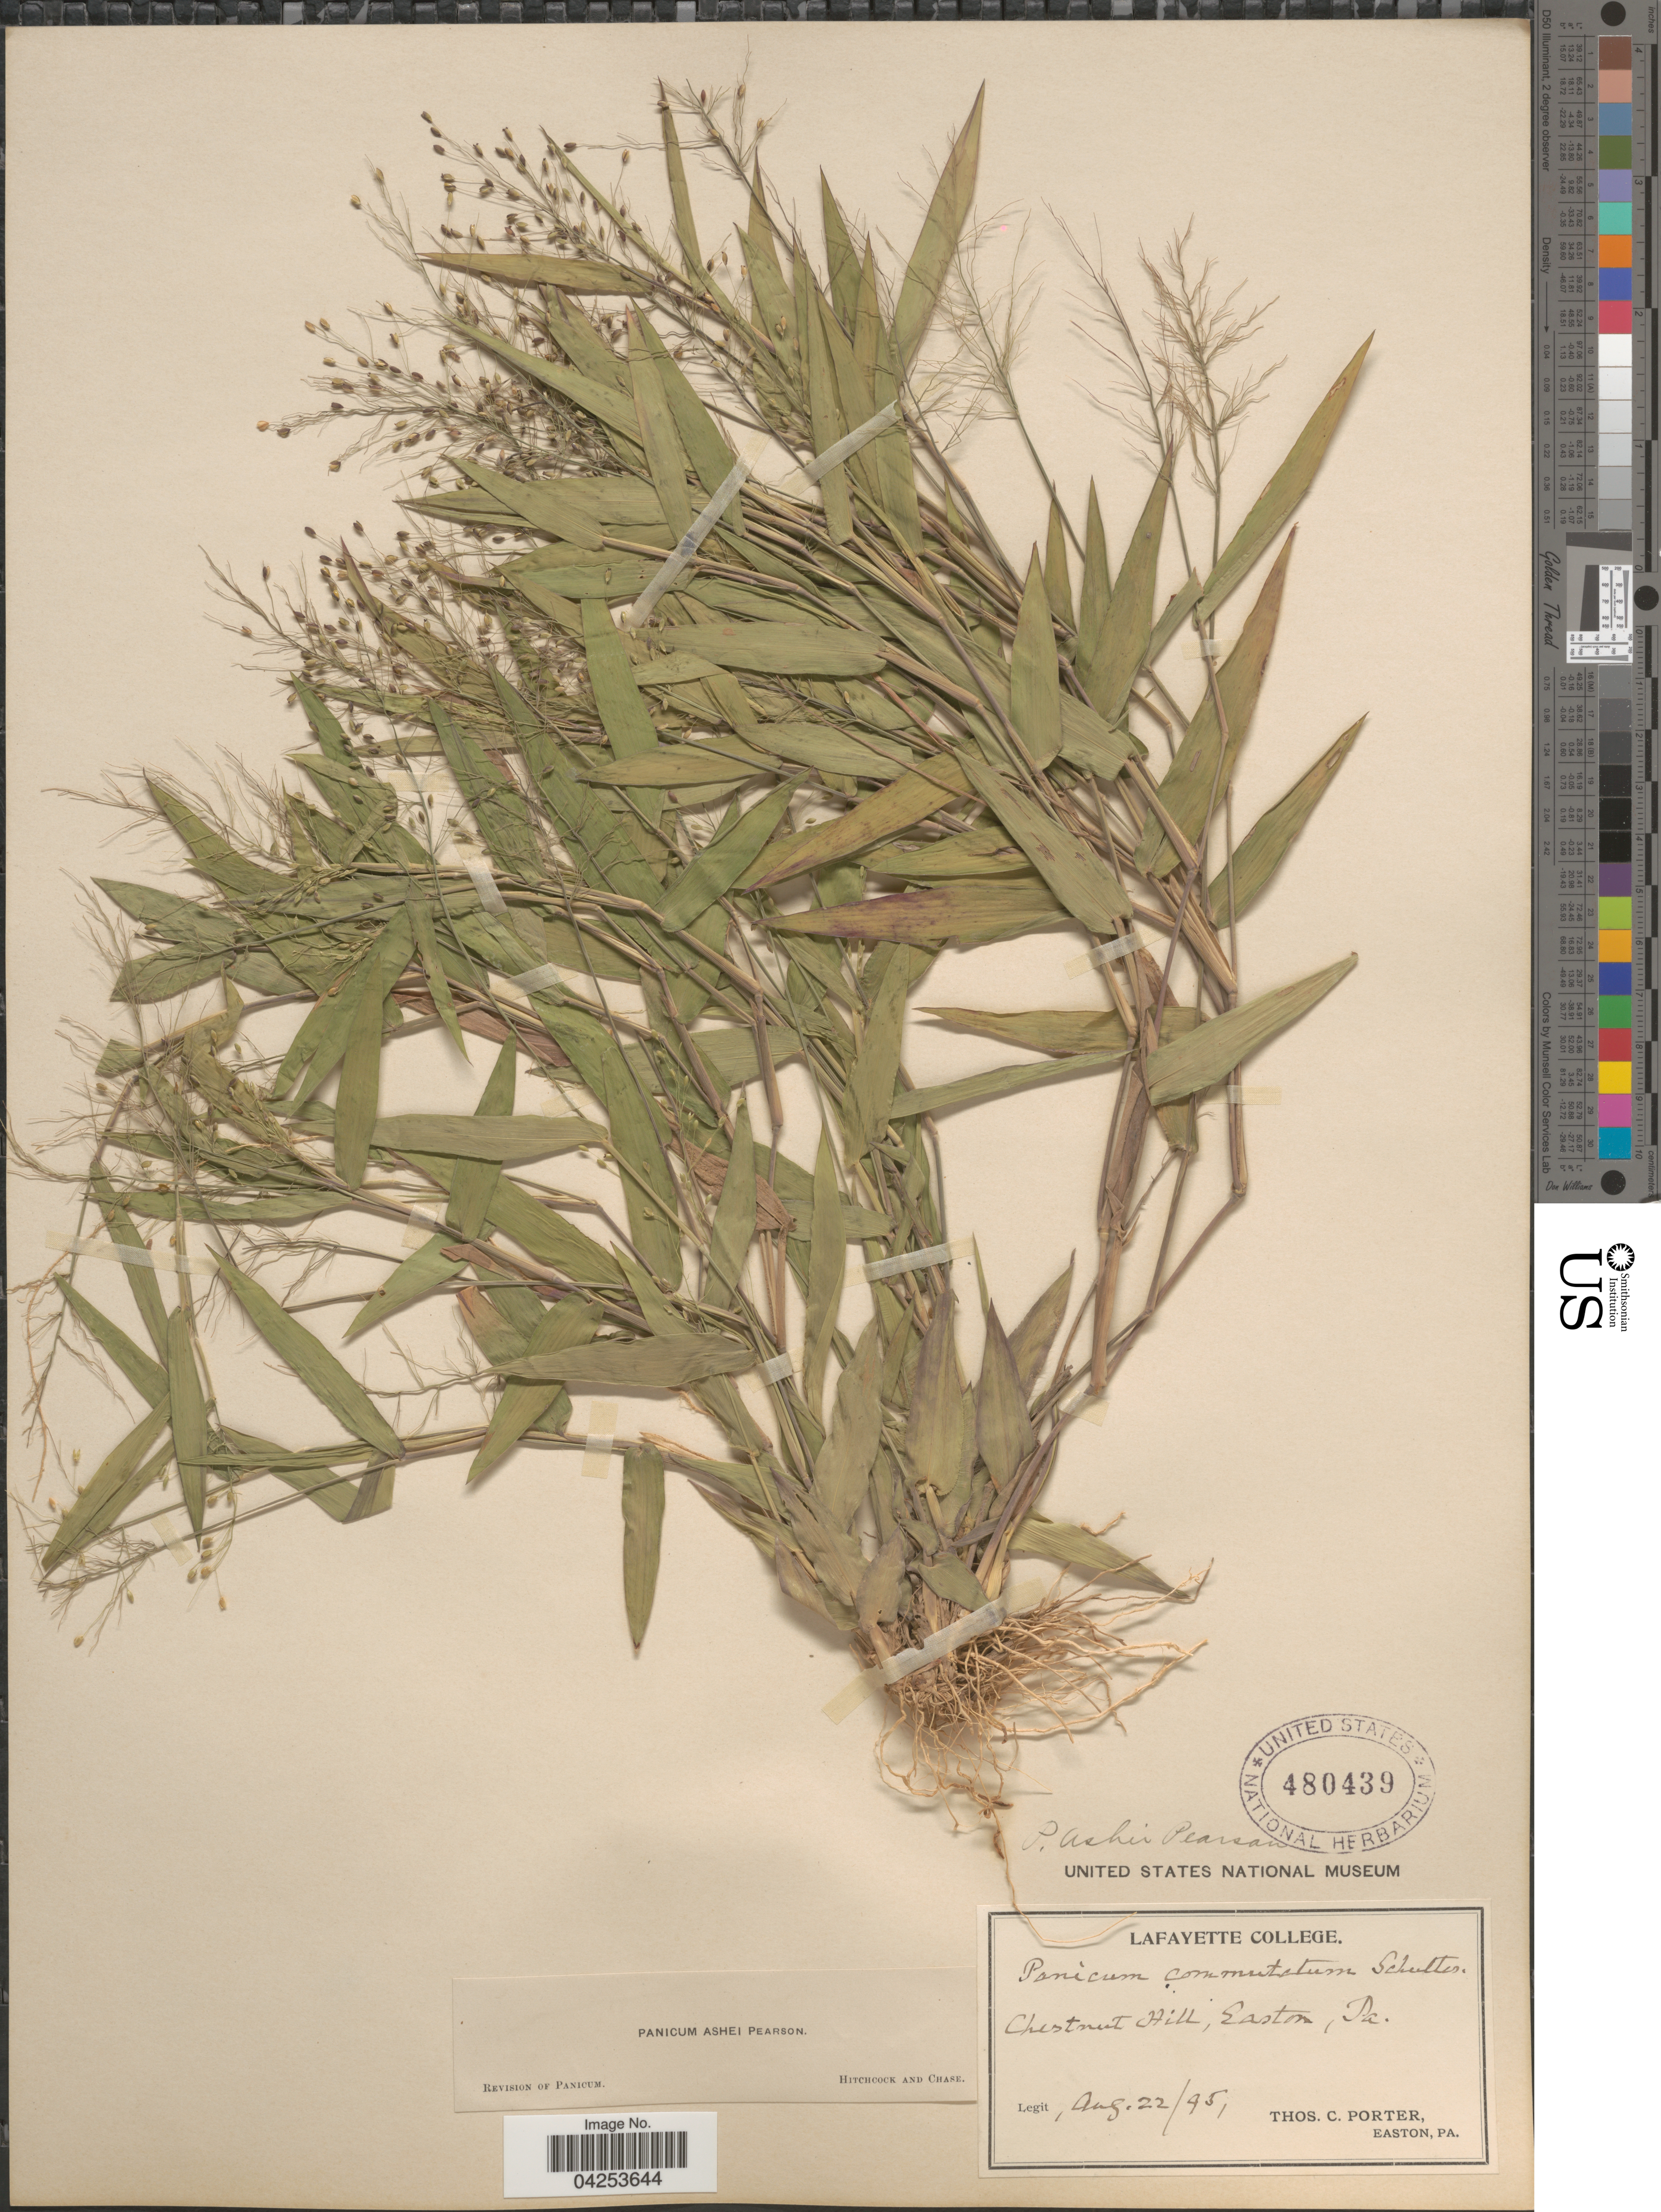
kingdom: Plantae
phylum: Tracheophyta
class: Liliopsida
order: Poales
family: Poaceae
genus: Dichanthelium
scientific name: Dichanthelium commutatum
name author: (Schult.) Gould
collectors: T. Porter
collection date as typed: Transcribed d/m/y: 22/8/95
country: United States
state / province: Pennsylvania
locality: Chestnut Hill, Easton.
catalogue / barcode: US 480439